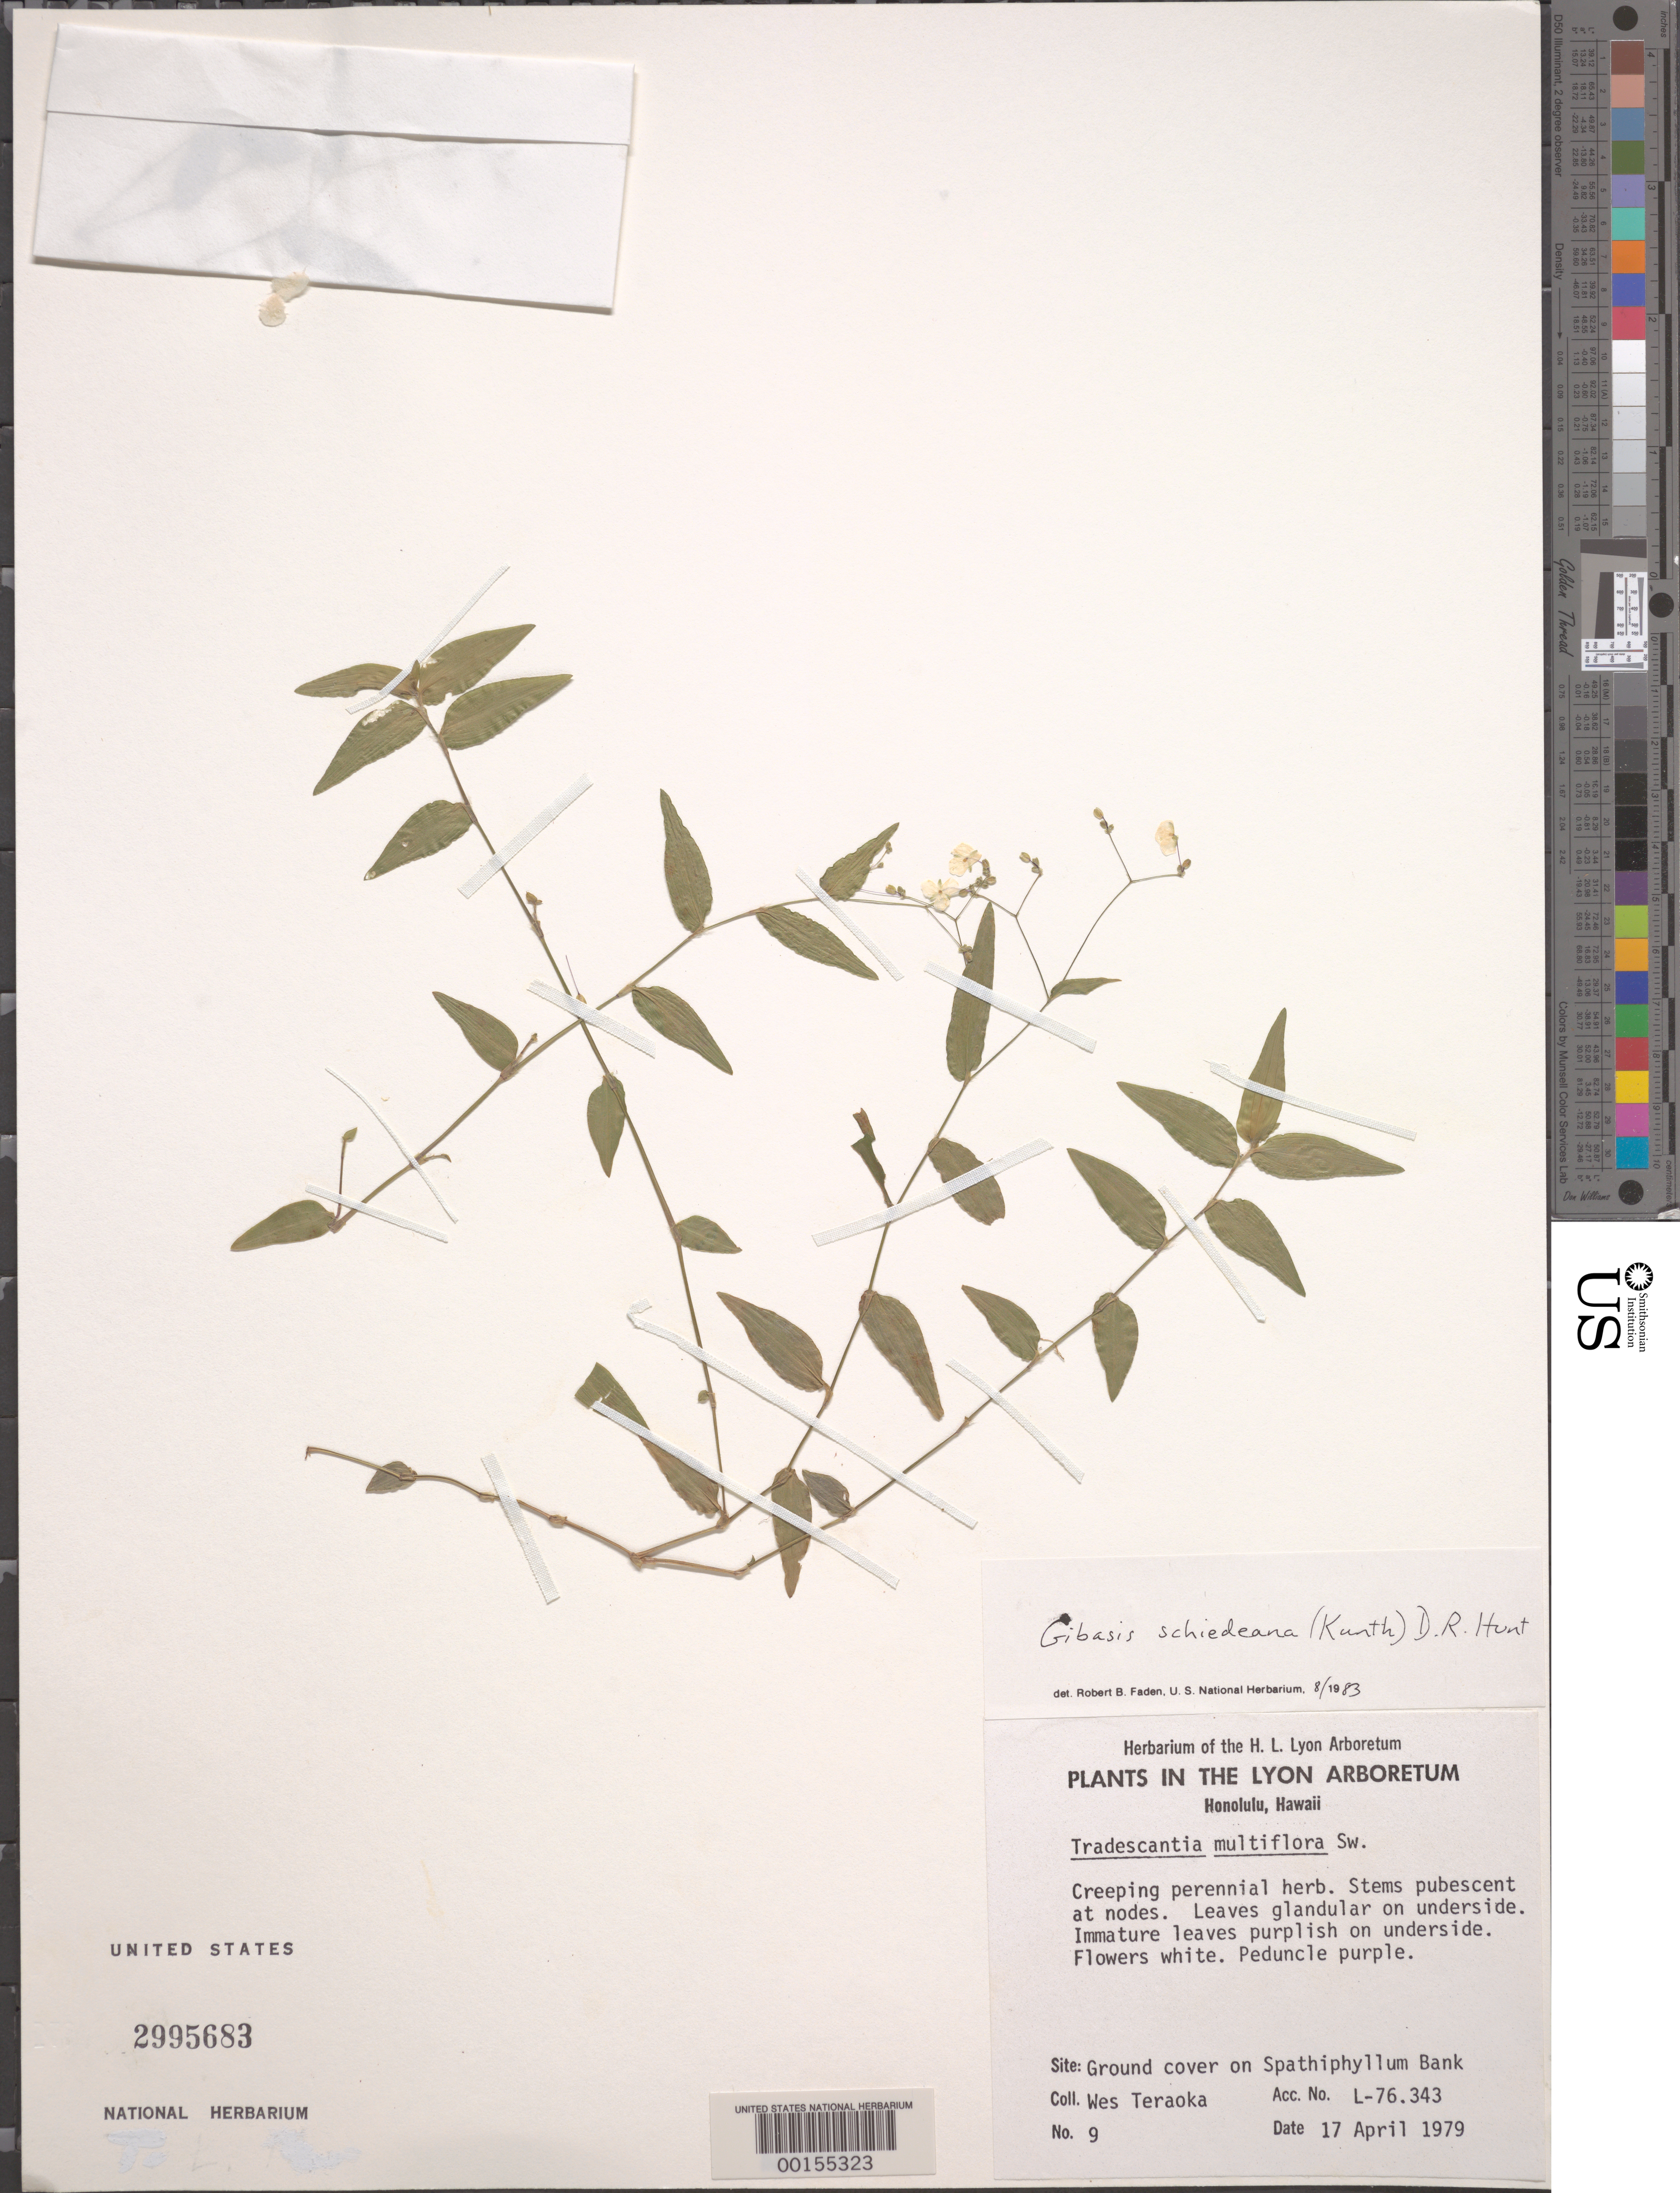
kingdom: Plantae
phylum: Tracheophyta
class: Liliopsida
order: Commelinales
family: Commelinaceae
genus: Gibasis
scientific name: Gibasis pellucida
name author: (M. Martens & Galeotti) D.R. Hunt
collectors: W. Teraoka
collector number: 09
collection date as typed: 17 Apr 1979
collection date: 1979-04-17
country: United States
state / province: Hawaii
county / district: Honolulu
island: Oahu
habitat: Spathiphyllum bank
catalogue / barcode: US 2995683